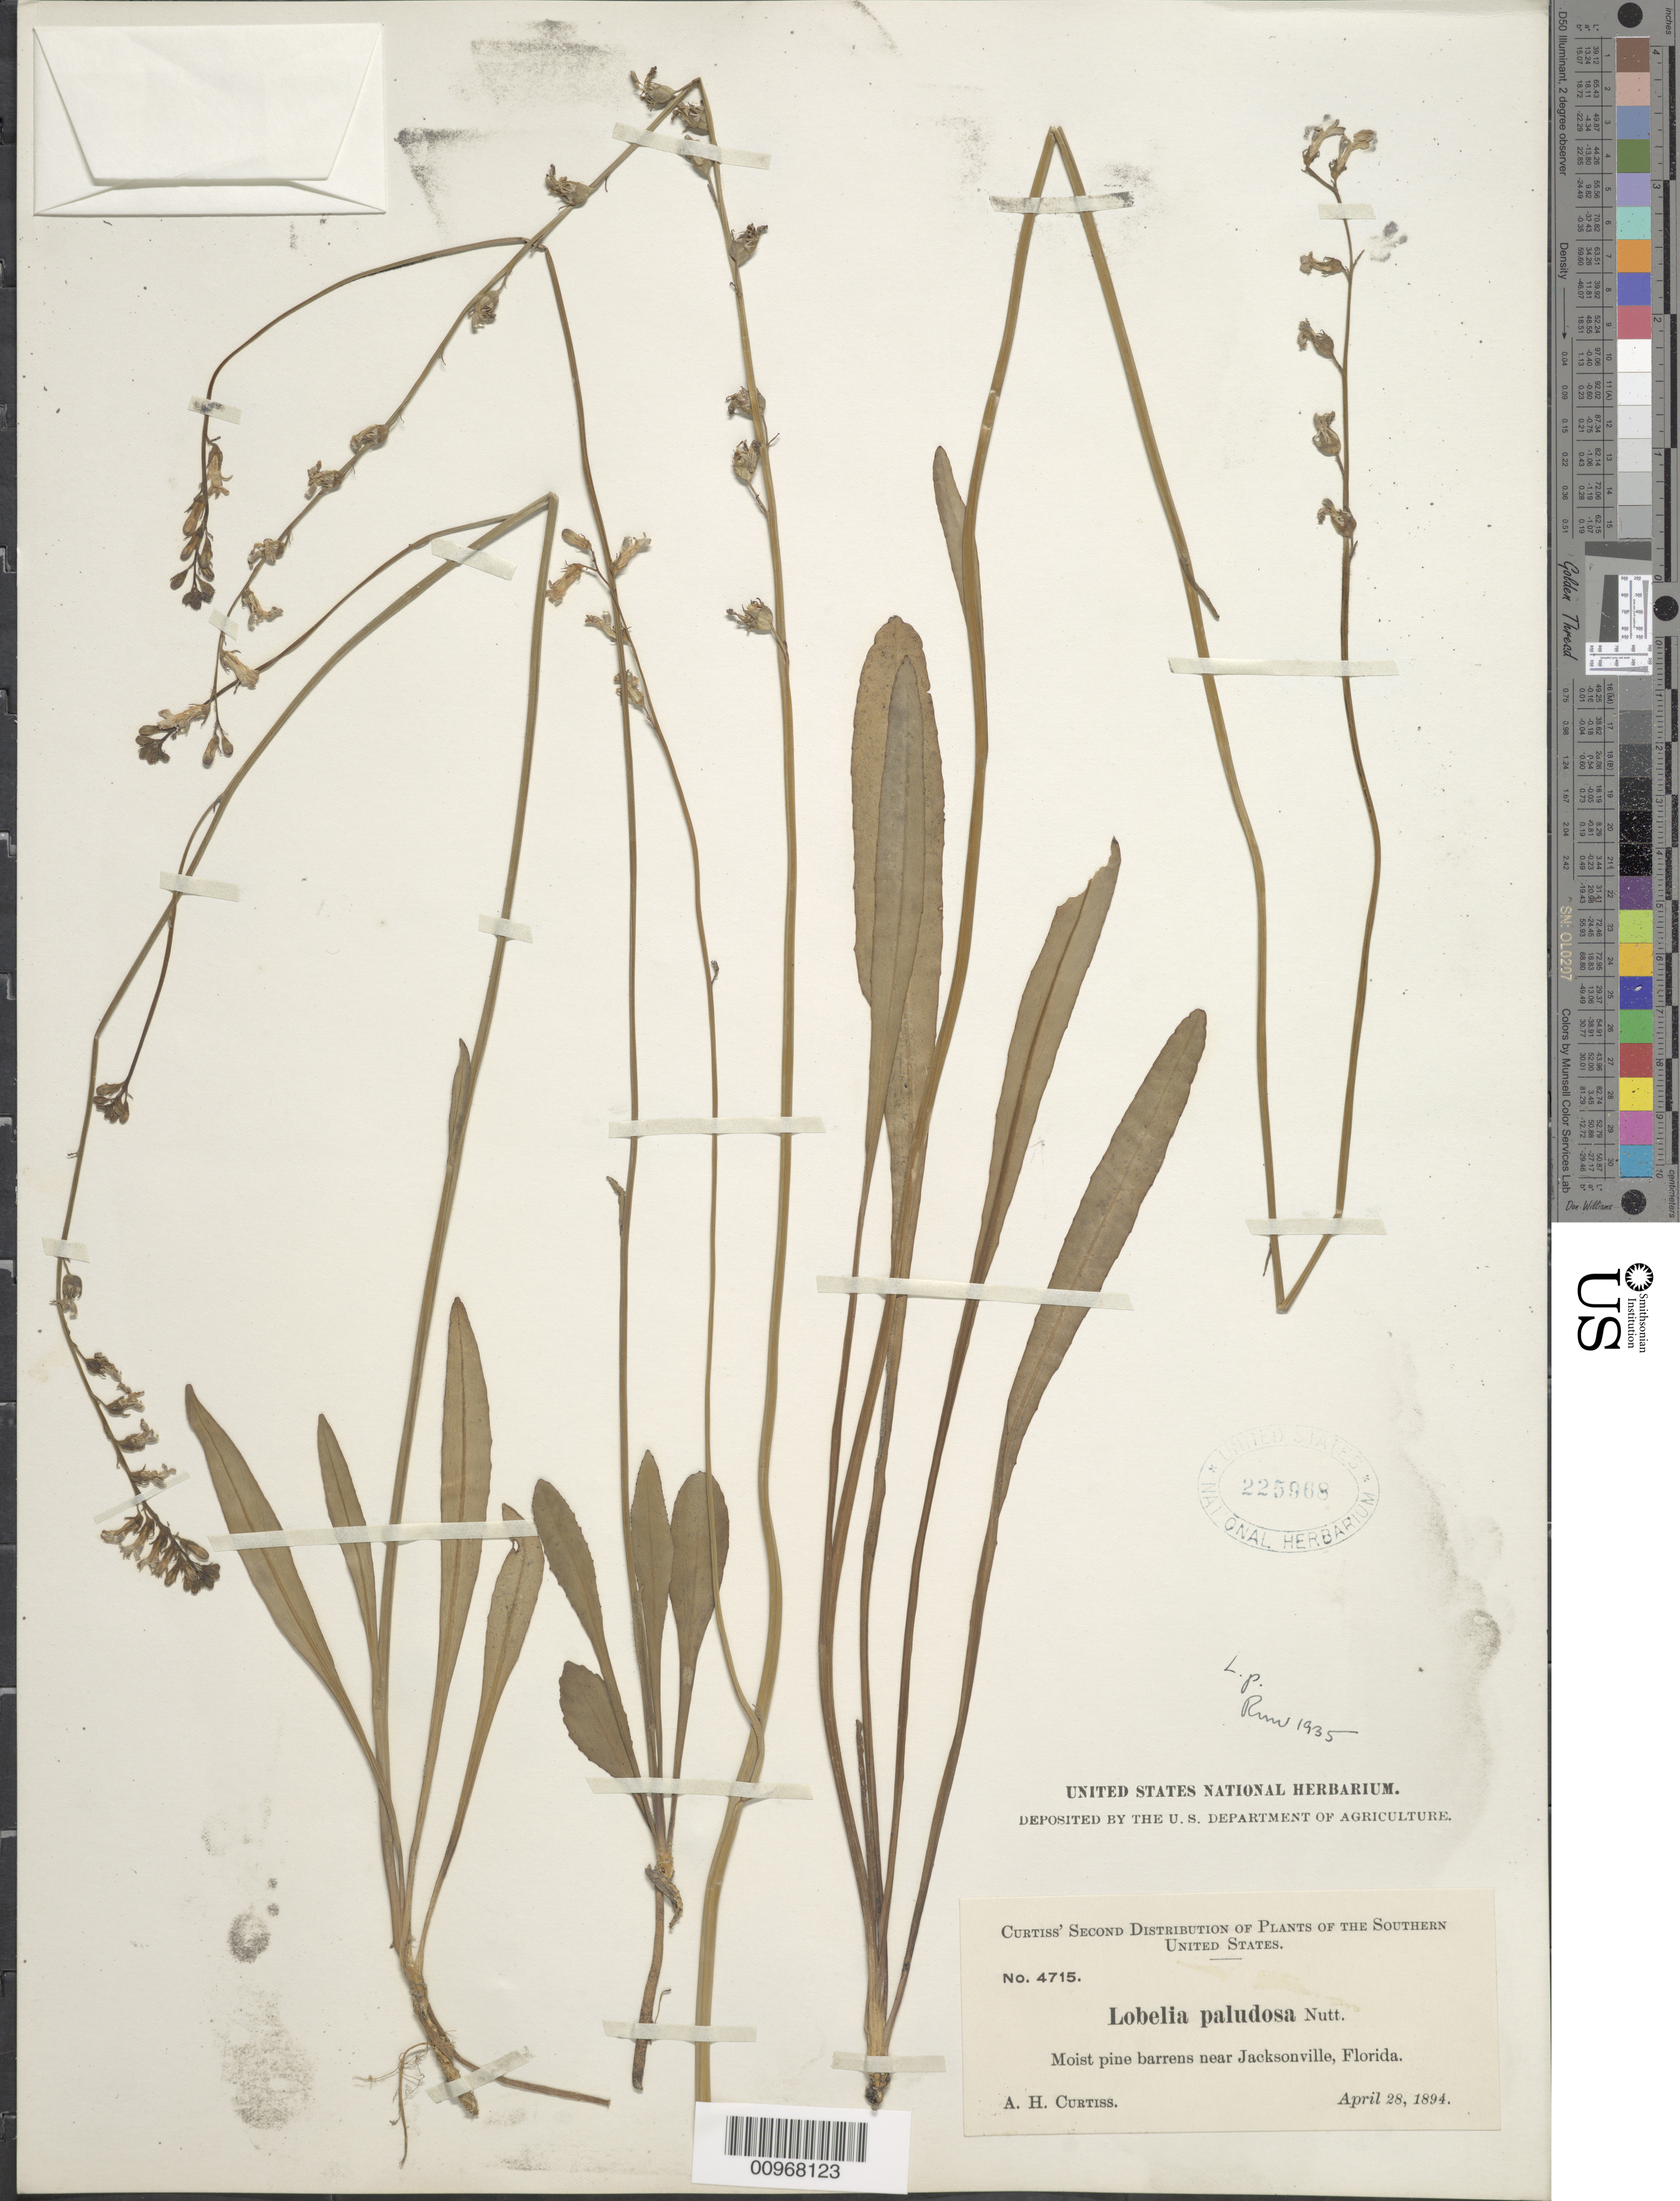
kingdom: Plantae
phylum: Tracheophyta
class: Magnoliopsida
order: Asterales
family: Campanulaceae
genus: Lobelia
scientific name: Lobelia paludosa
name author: Nutt.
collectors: A. H. Curtiss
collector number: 4715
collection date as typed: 28 Apr 1894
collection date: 1894-04-28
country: United States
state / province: Florida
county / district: Duval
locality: Near Jacksonville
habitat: moist pine barrens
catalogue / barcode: US 225968